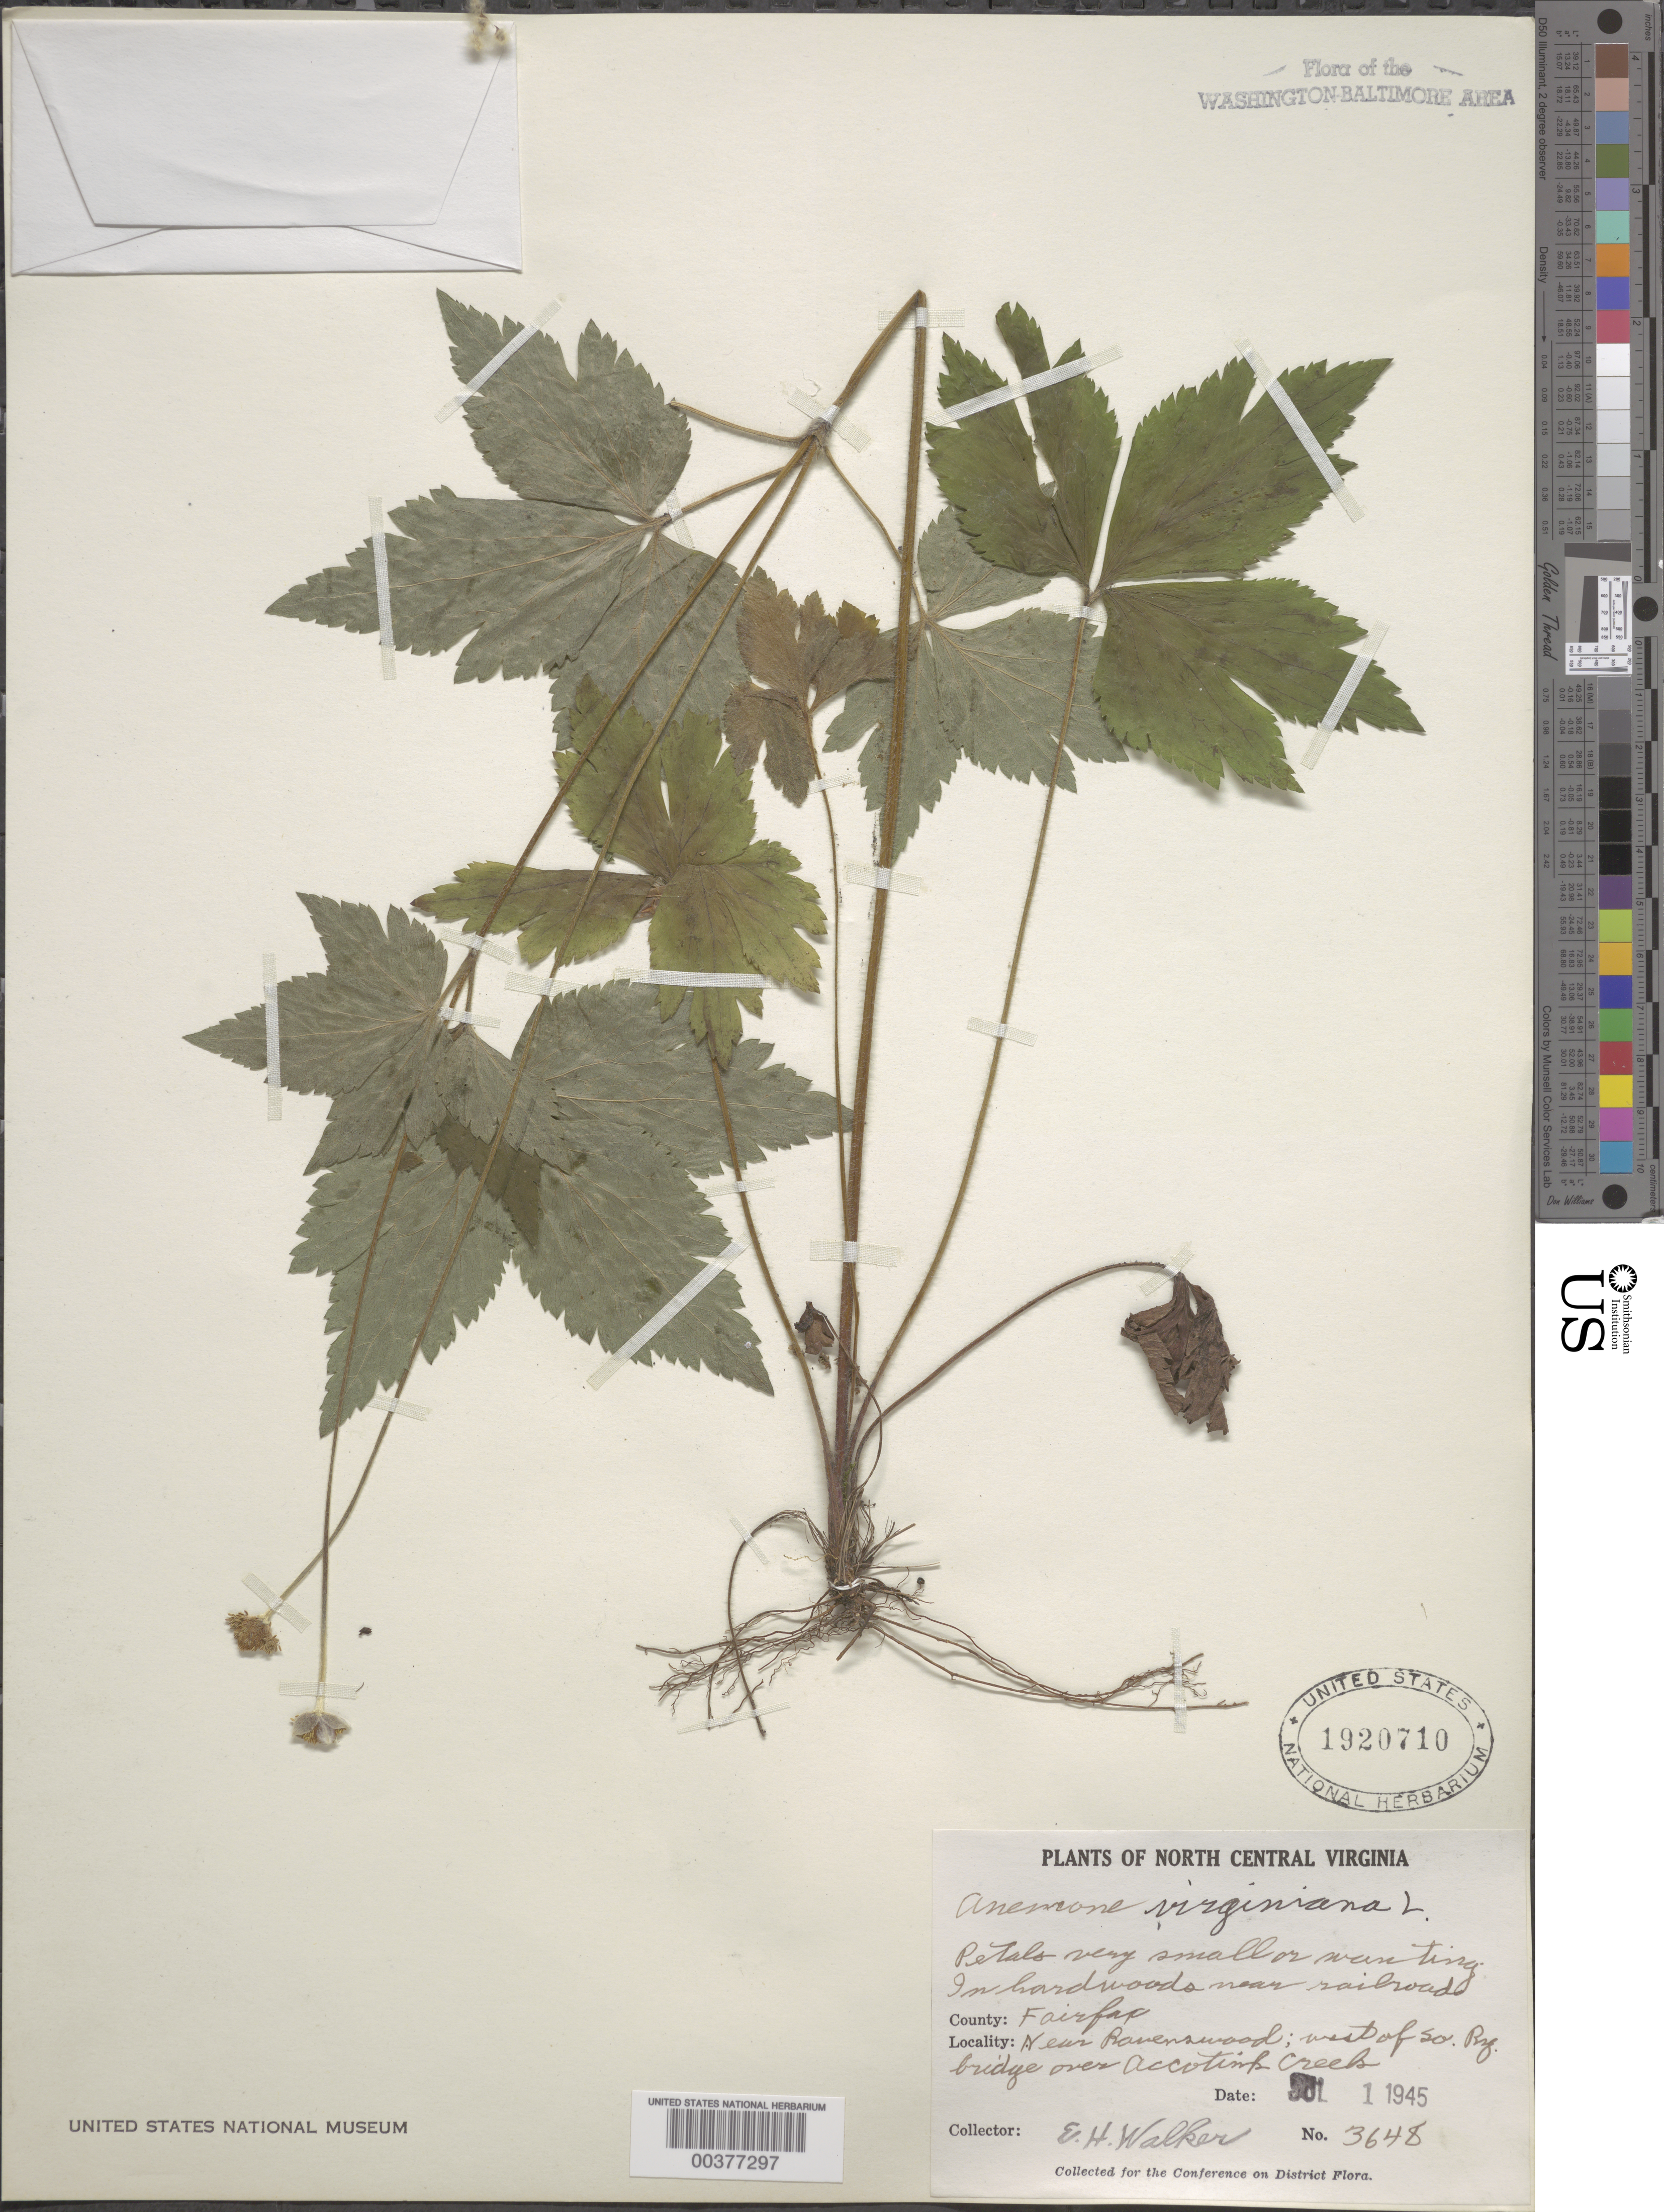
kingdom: Plantae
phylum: Tracheophyta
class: Magnoliopsida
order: Ranunculales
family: Ranunculaceae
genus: Anemone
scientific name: Anemone virginiana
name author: L.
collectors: E. H. Walker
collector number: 3648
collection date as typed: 01 Jul 1945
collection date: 1945-07-01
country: United States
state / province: Virginia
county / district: Fairfax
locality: Ravenswood, west of Southern Railroad Bridge over Accotink Creek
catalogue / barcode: US 1920710